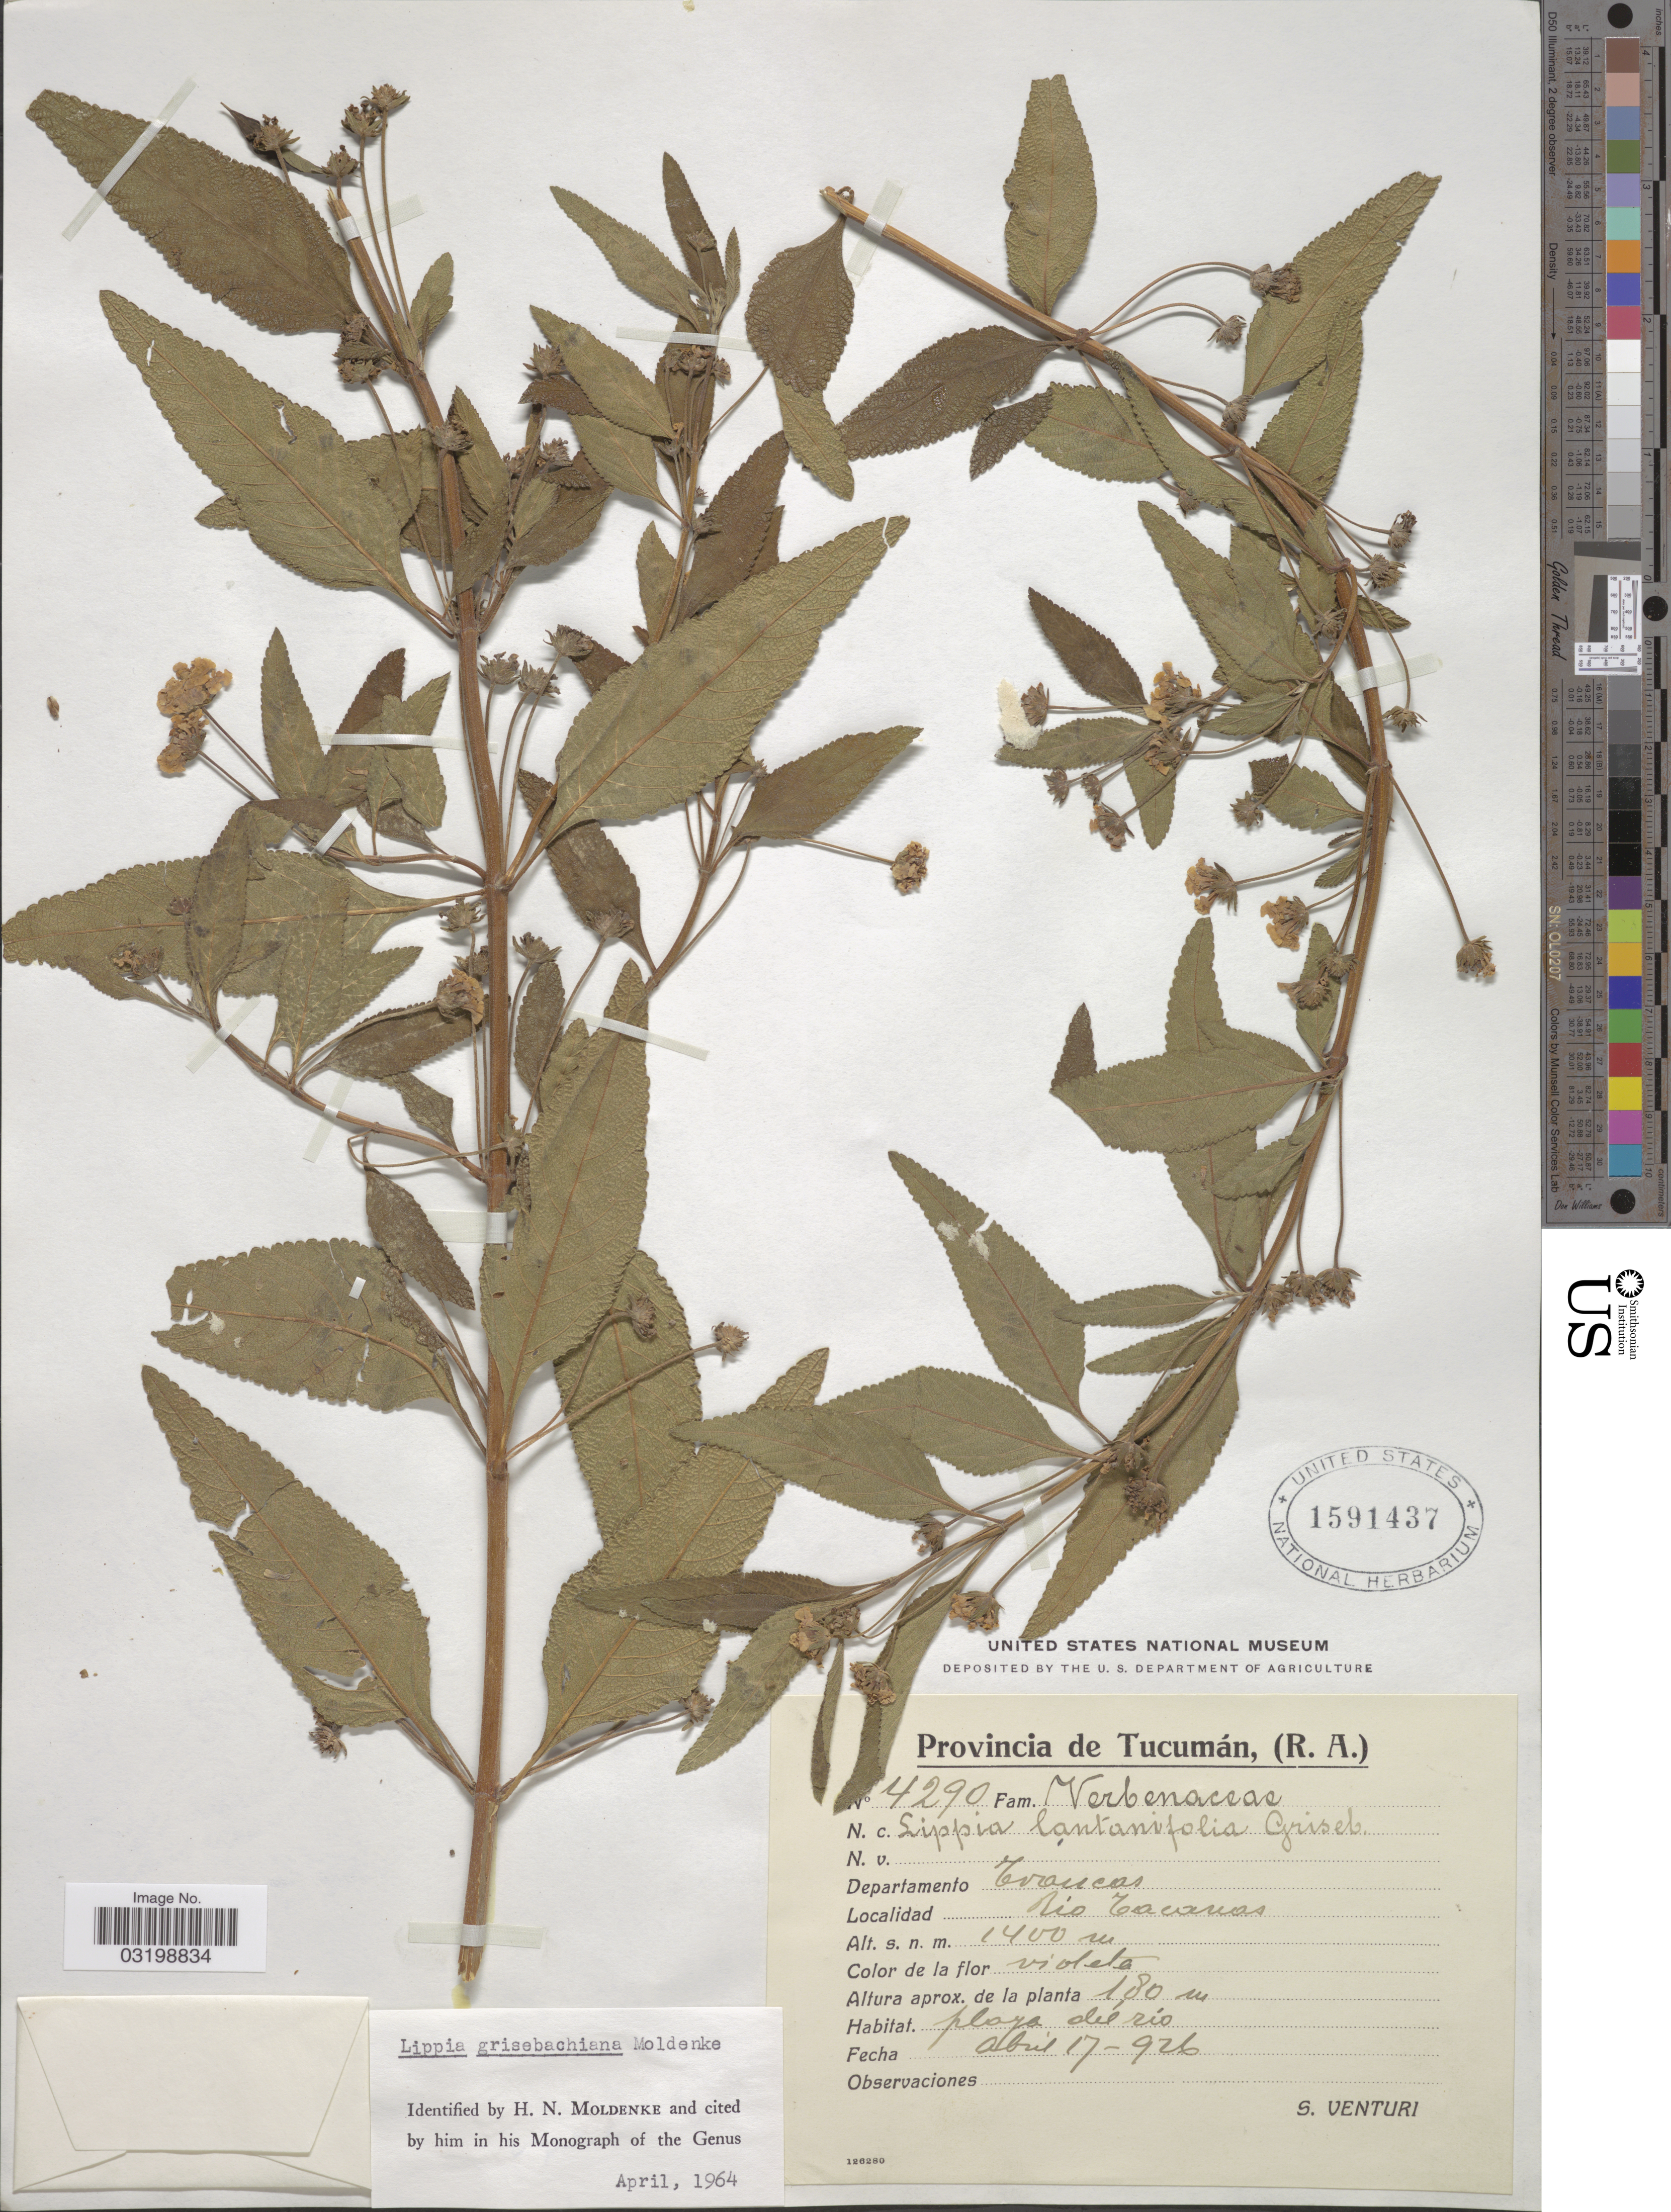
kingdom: Plantae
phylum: Tracheophyta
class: Magnoliopsida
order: Lamiales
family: Verbenaceae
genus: Lippia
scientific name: Lippia grisebachiana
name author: Moldenke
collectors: S. Venturi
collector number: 4290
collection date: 1926-04-17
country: Argentina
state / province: Tucuman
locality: Departamento Trancas. Rio Tacanas.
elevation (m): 1400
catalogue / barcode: US 1591437